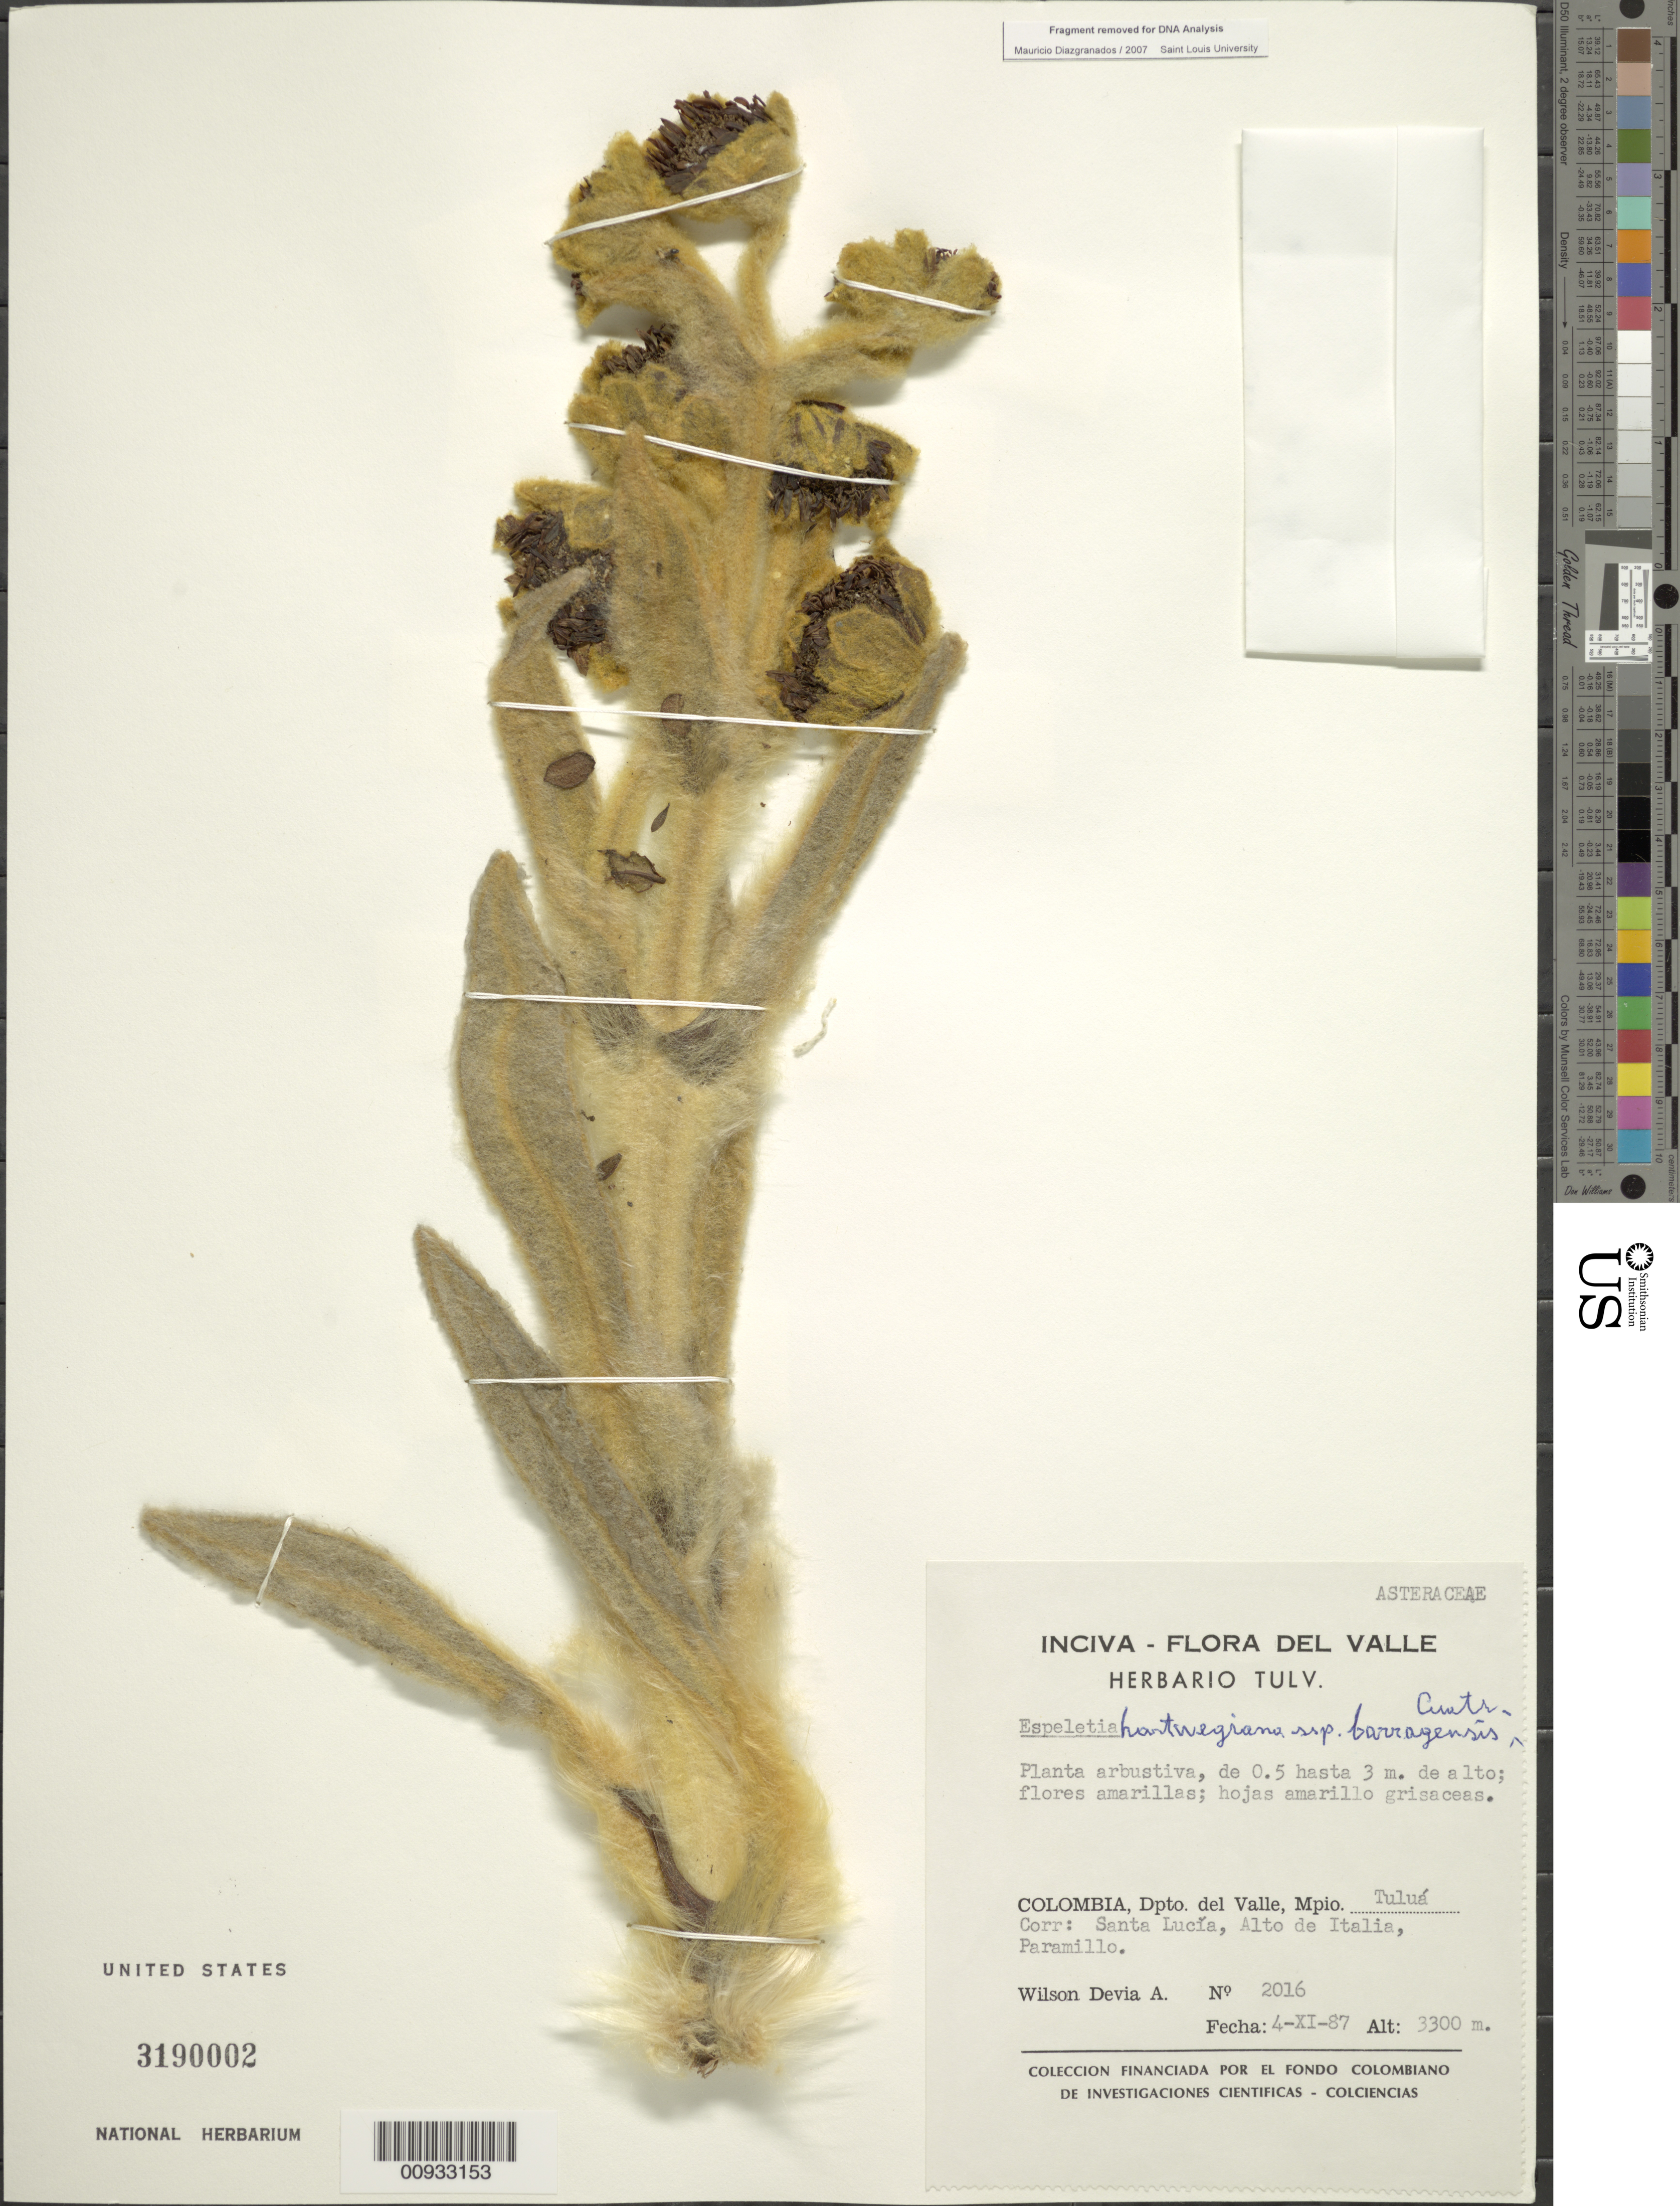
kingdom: Plantae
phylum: Tracheophyta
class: Magnoliopsida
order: Asterales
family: Asteraceae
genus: Espeletia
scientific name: Espeletia hartwegiana subsp. barragensis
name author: Cuatrec.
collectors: W. Devia A.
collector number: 2016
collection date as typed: Transcribed d/m/y: 4/11/87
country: Colombia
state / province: Valle del Cauca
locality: Dpto. del Valle, Mpio. Tulua, Corr: Santa Lucia, Alto de Italia, Paramillo.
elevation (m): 3300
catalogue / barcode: US 3190002